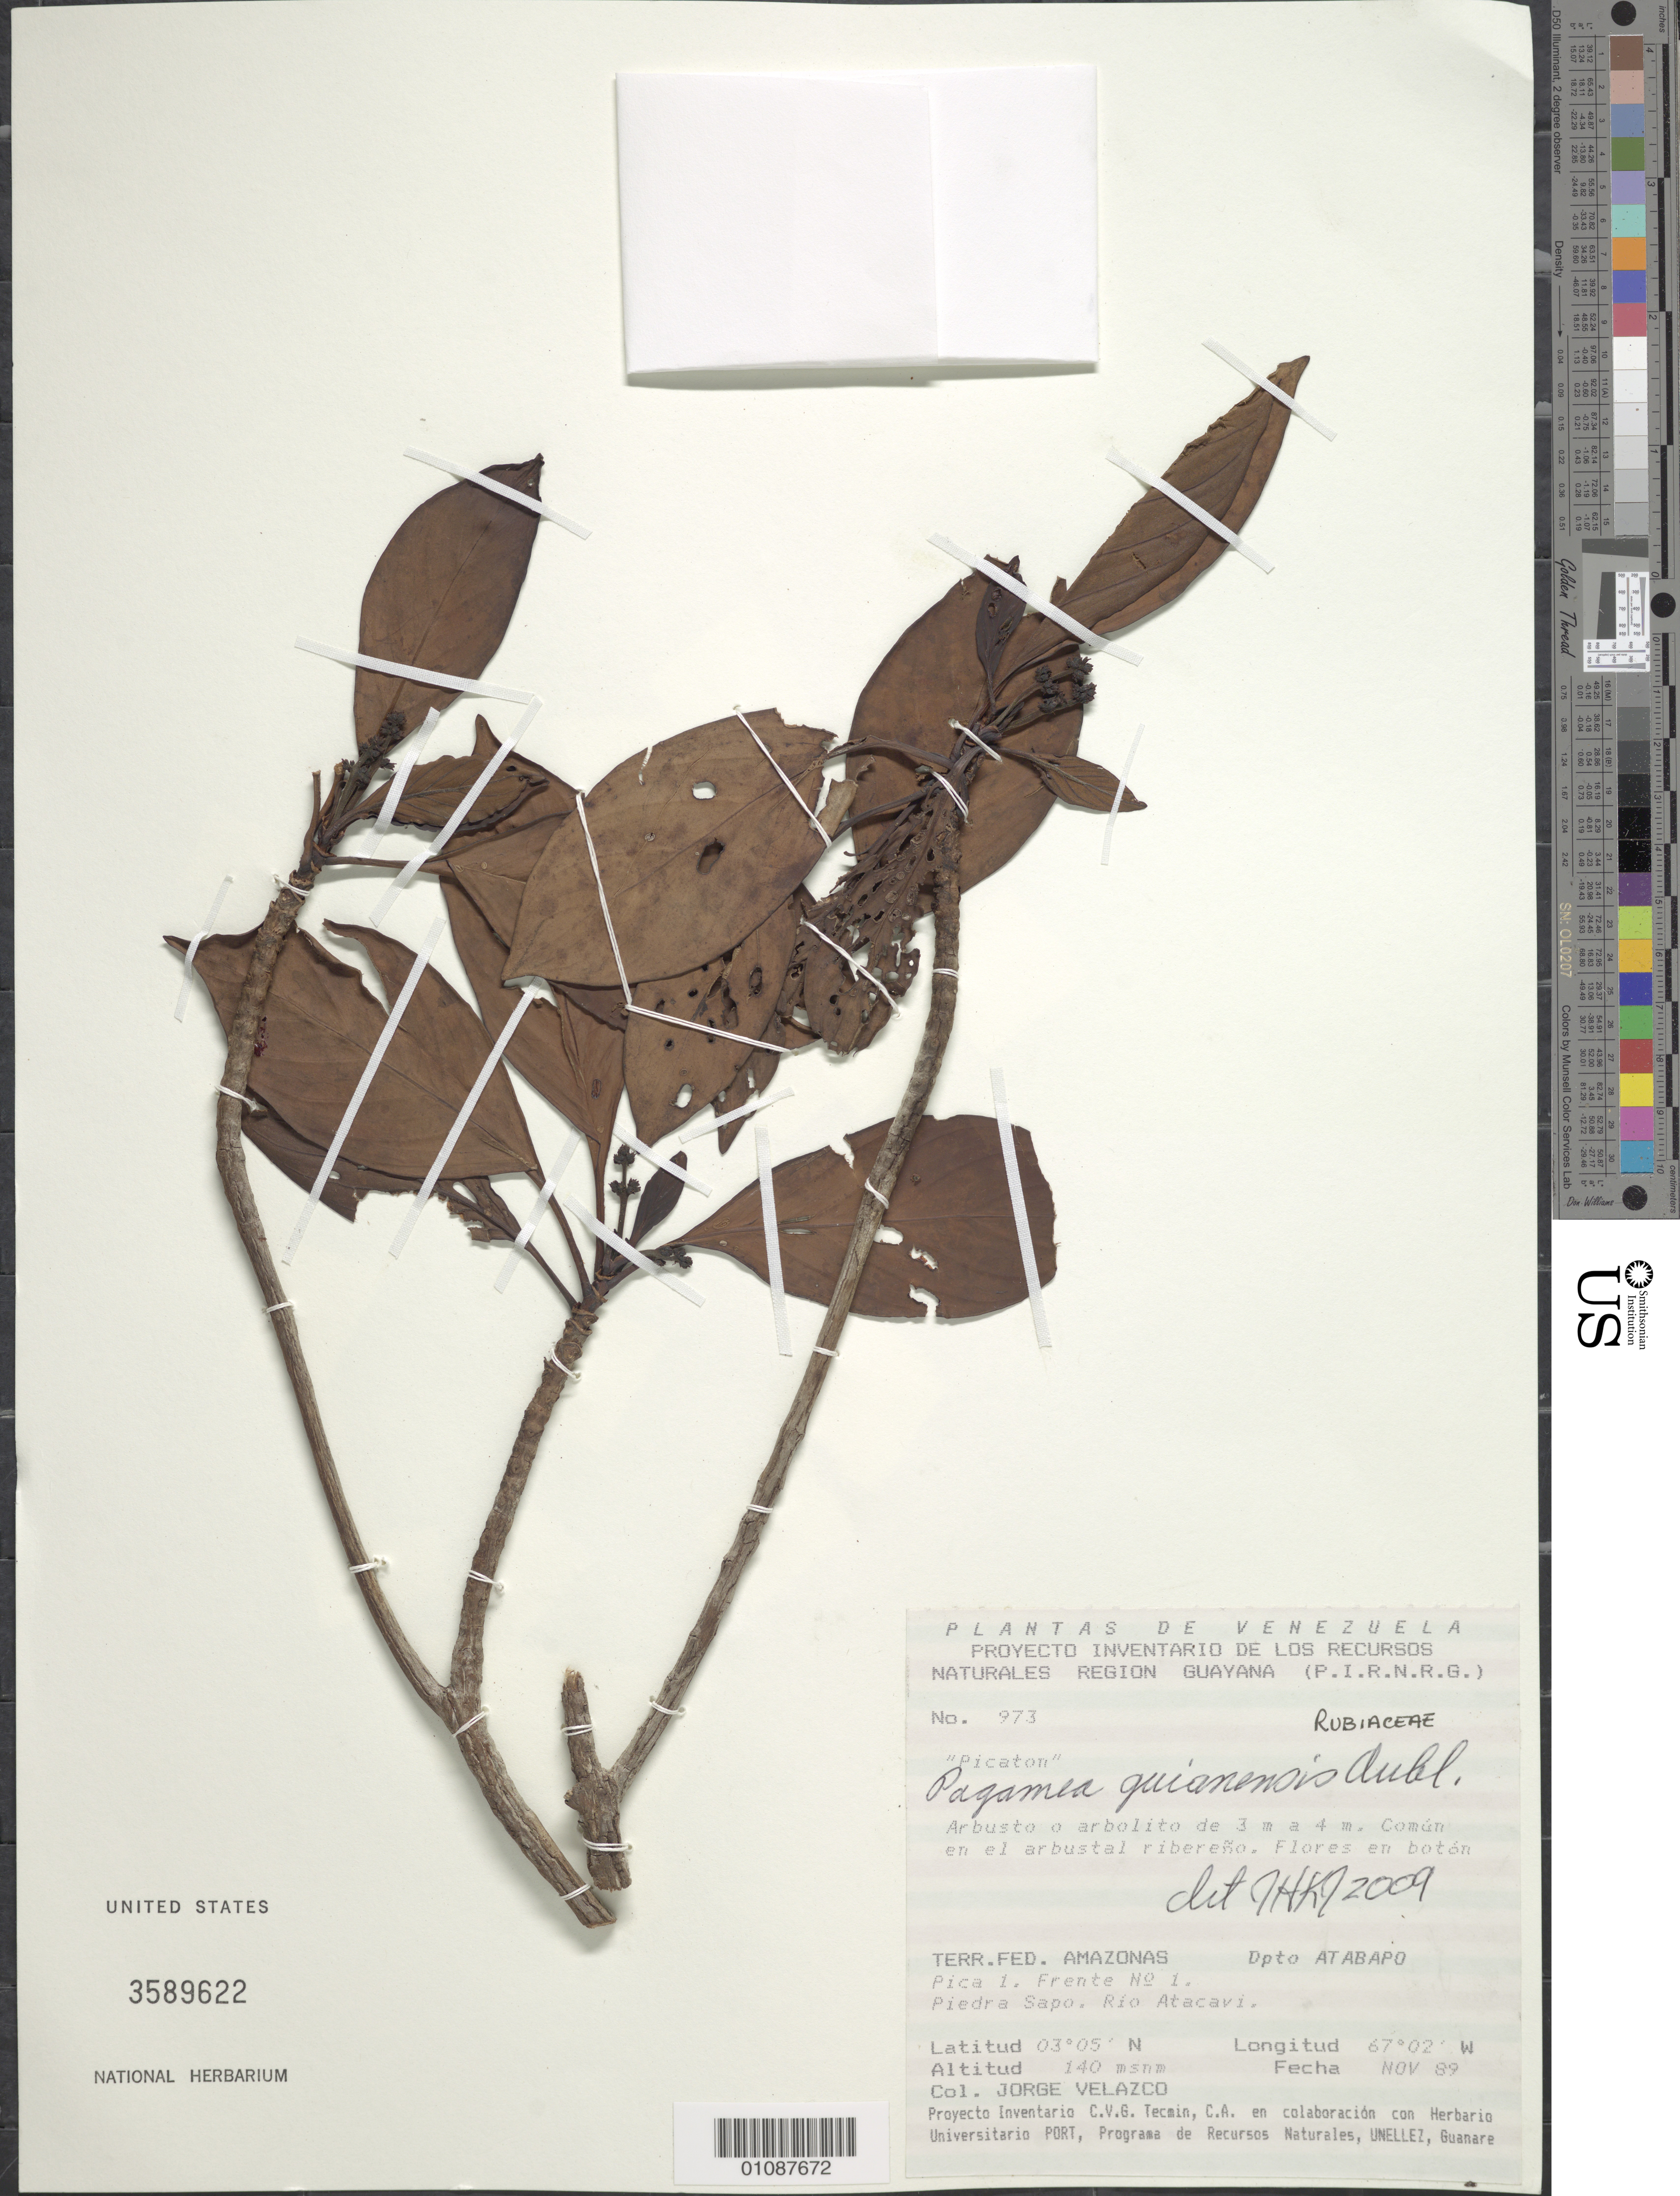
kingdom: Plantae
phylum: Tracheophyta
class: Magnoliopsida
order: Gentianales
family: Rubiaceae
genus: Pagamea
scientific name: Pagamea guianensis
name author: Aubl.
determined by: Kirkbride, J. H.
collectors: J. Velazco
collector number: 973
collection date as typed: Nov-89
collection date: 1989-11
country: Venezuela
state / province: Amazonas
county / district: Atabapo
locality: Pica 1. Frente No.1. Piedra Sapo. Rio Atacavi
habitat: Arbustal ribereno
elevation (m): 140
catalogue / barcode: US 3589622